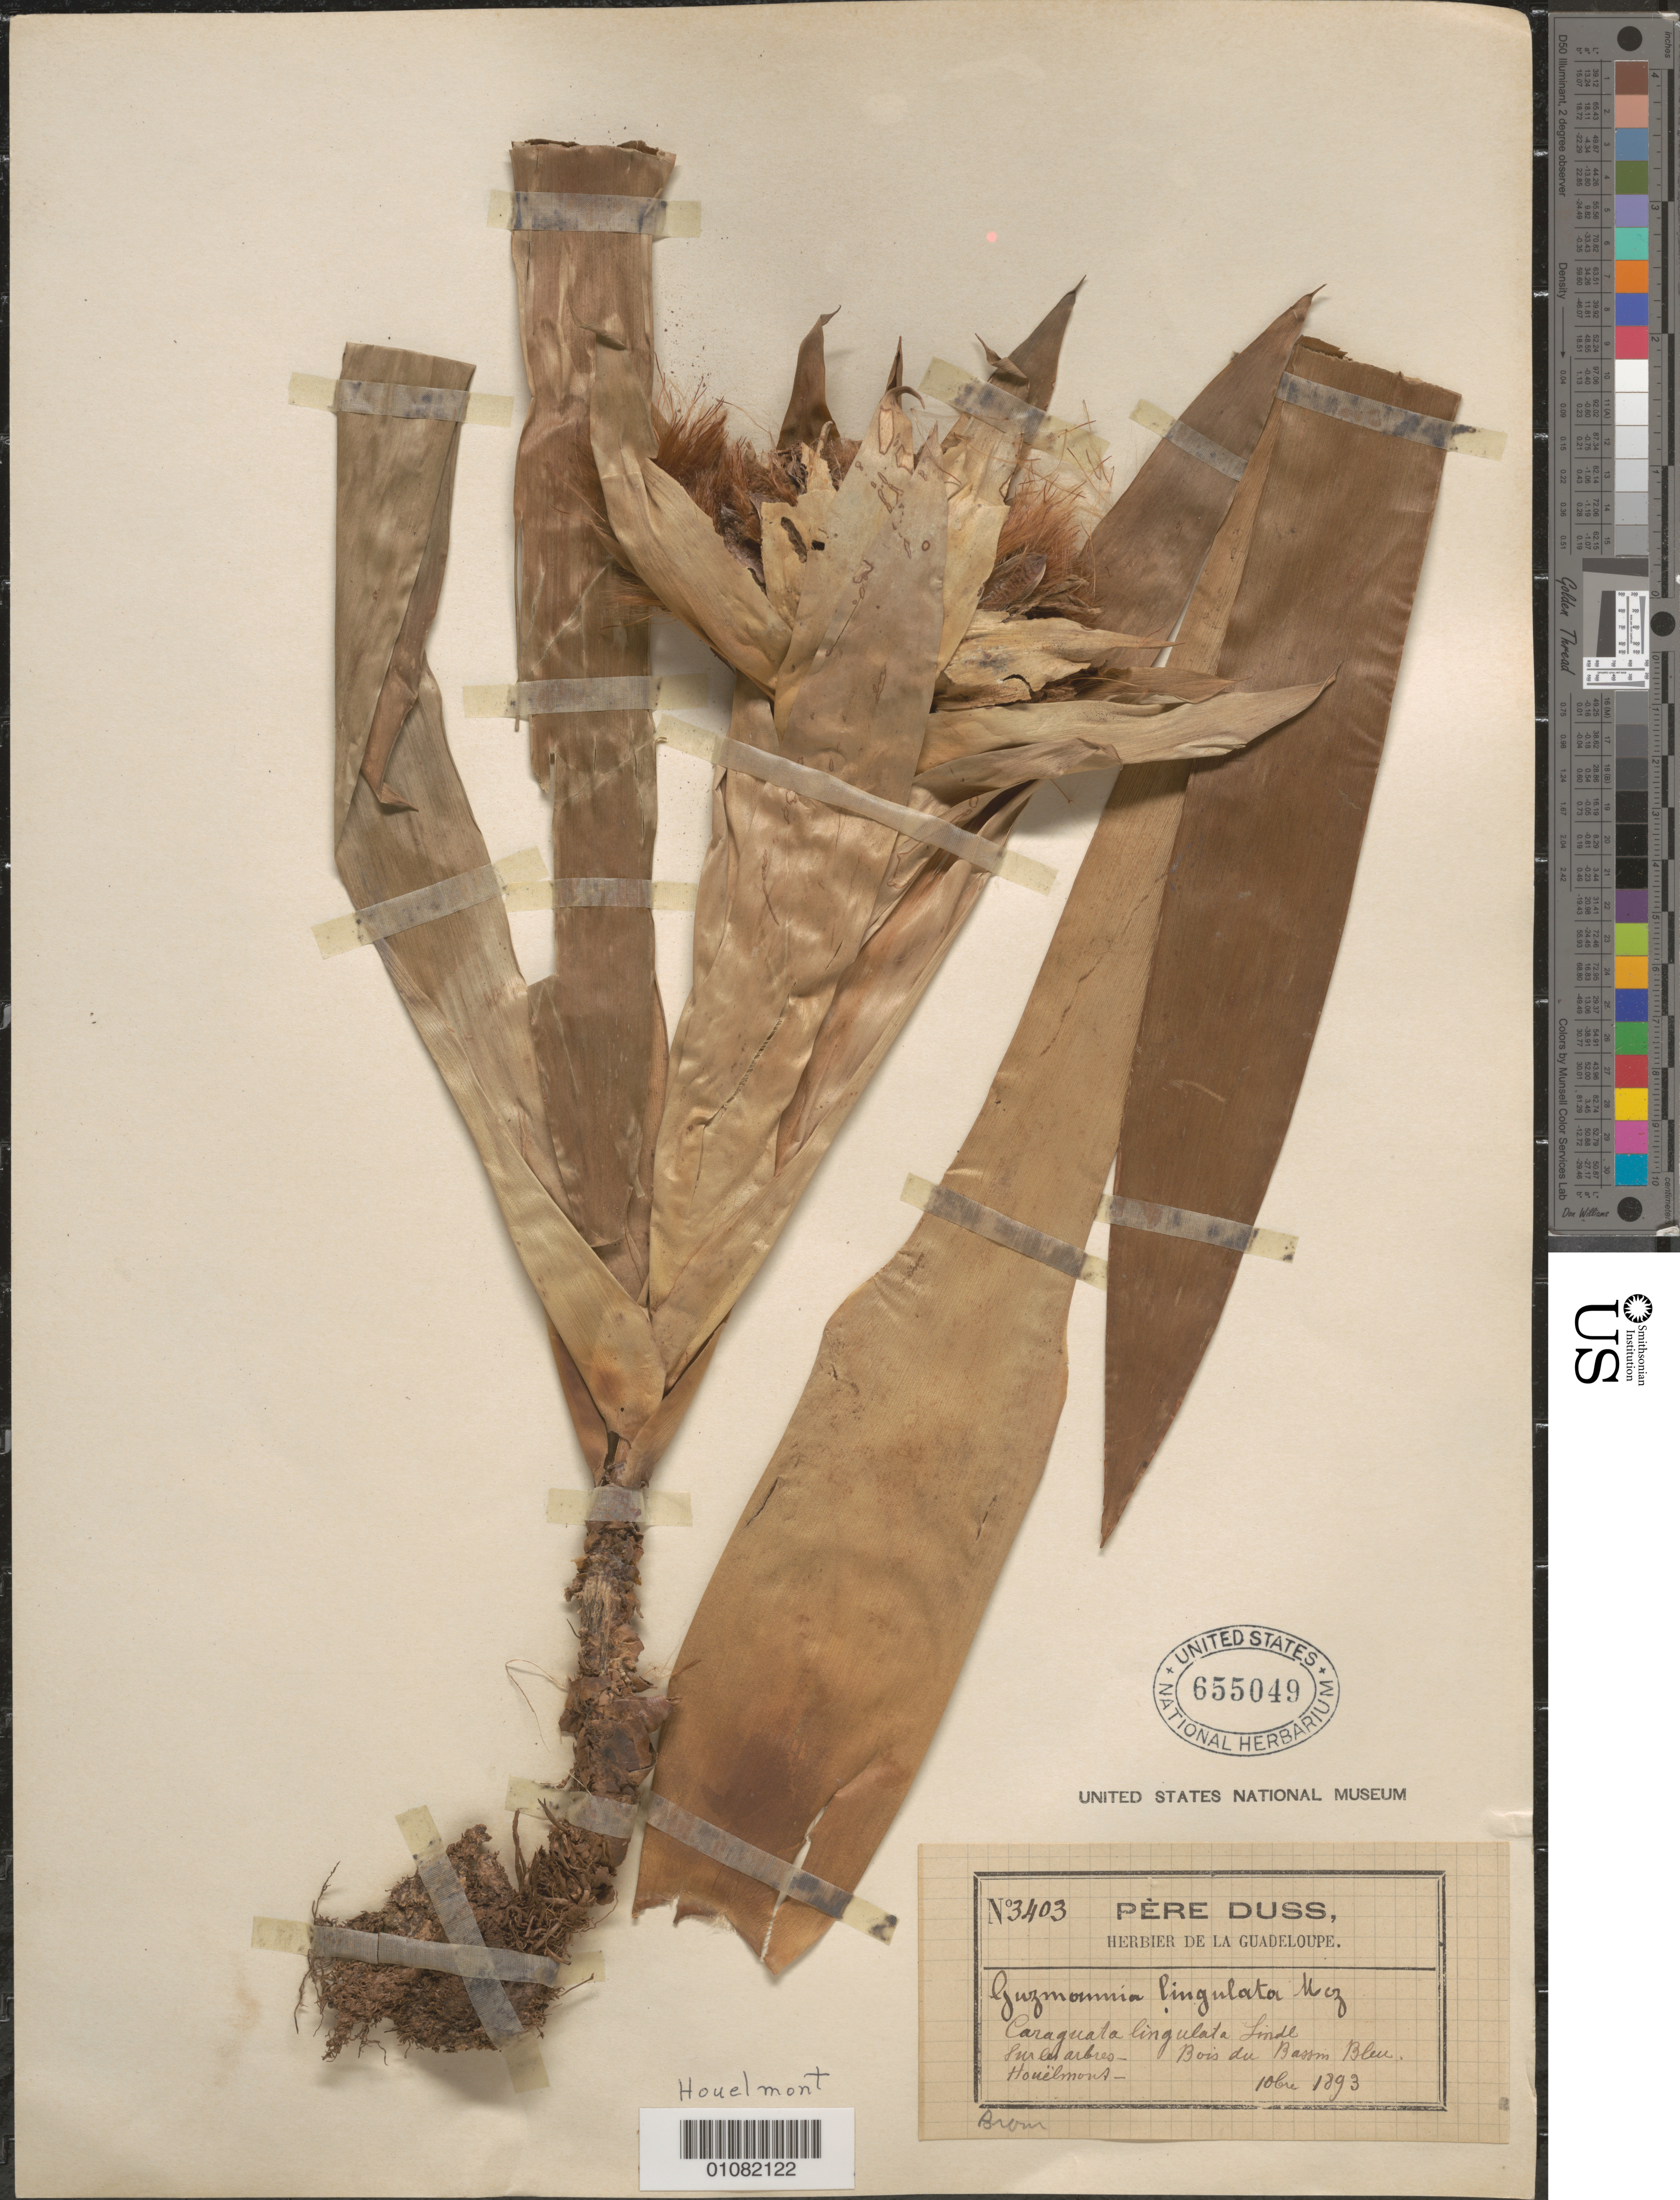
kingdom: Plantae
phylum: Tracheophyta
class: Liliopsida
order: Poales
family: Bromeliaceae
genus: Guzmania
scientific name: Guzmania lingulata var. lingulata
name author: (L.) Mez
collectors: Père Duss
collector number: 3403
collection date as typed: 1893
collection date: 1893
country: Guadeloupe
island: Basse Terre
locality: Bois du Bassin Bleu. Houëlmont.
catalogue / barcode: US 655049